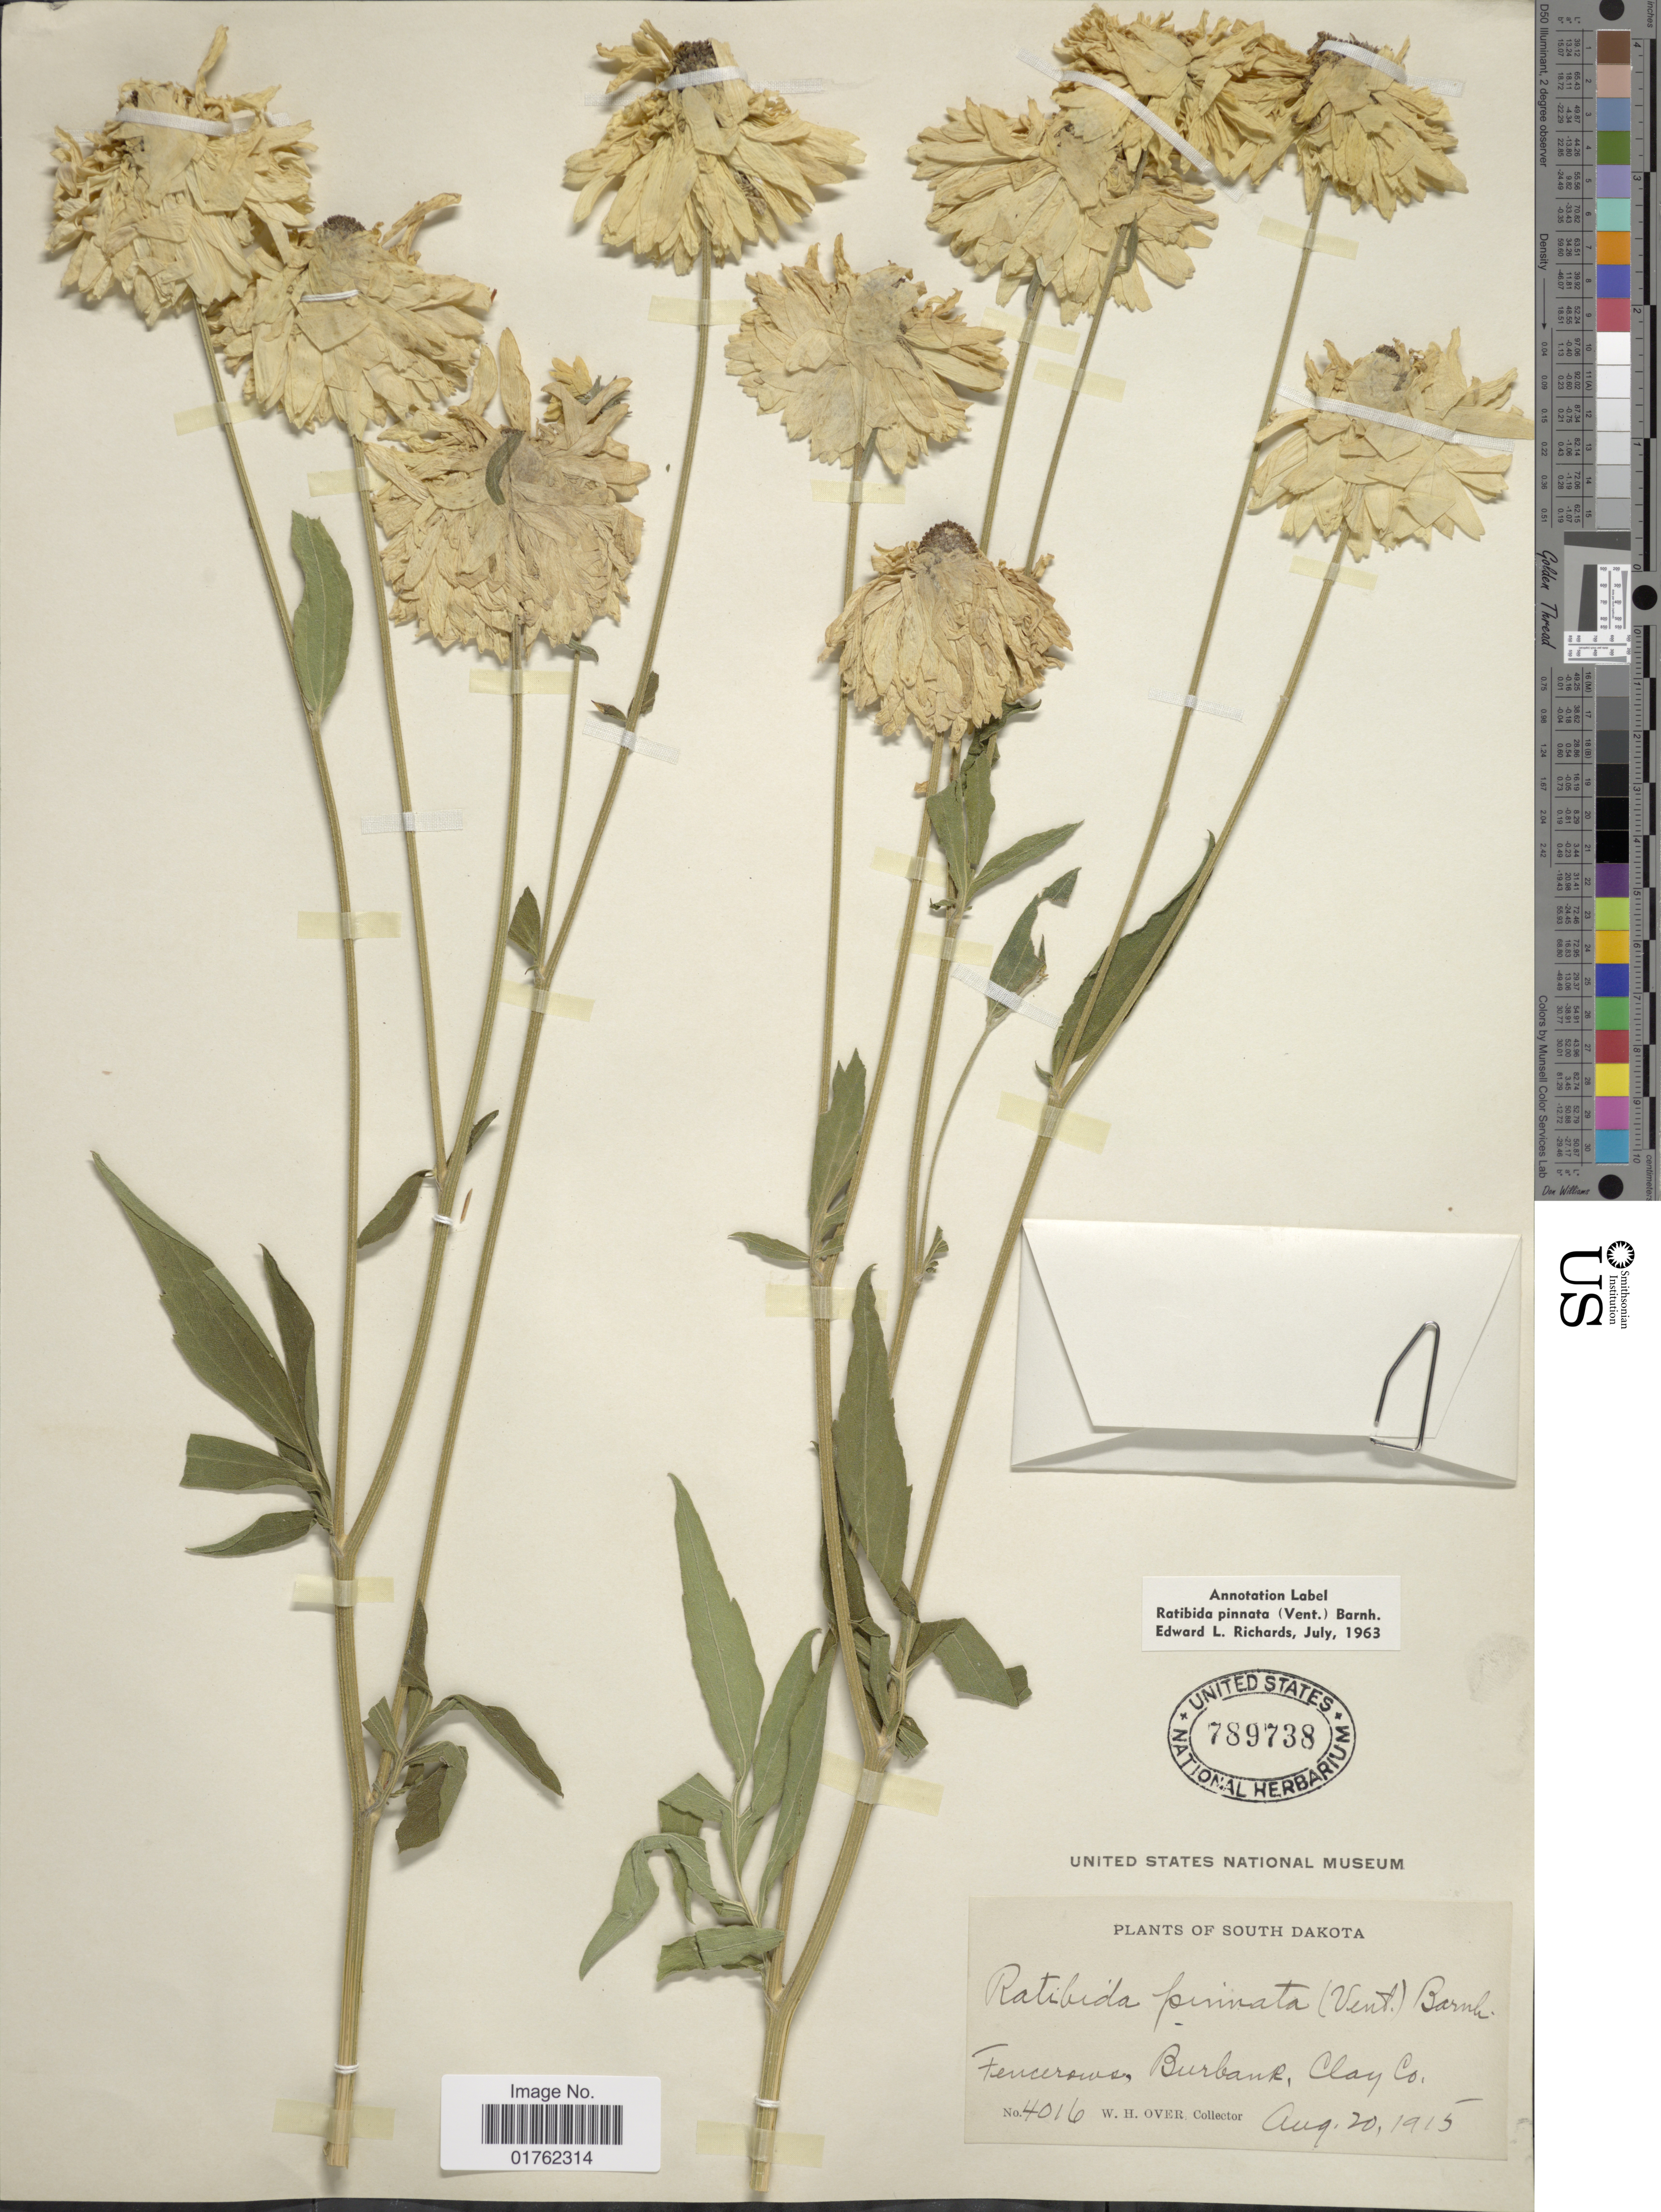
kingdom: Plantae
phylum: Tracheophyta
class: Magnoliopsida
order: Asterales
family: Asteraceae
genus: Ratibida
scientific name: Ratibida pinnata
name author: (Vent.) Barnhart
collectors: W. Over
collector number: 4016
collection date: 1915-08-20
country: United States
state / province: South Dakota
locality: Fencerows, Burbank, Clay Co.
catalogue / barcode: US 789738